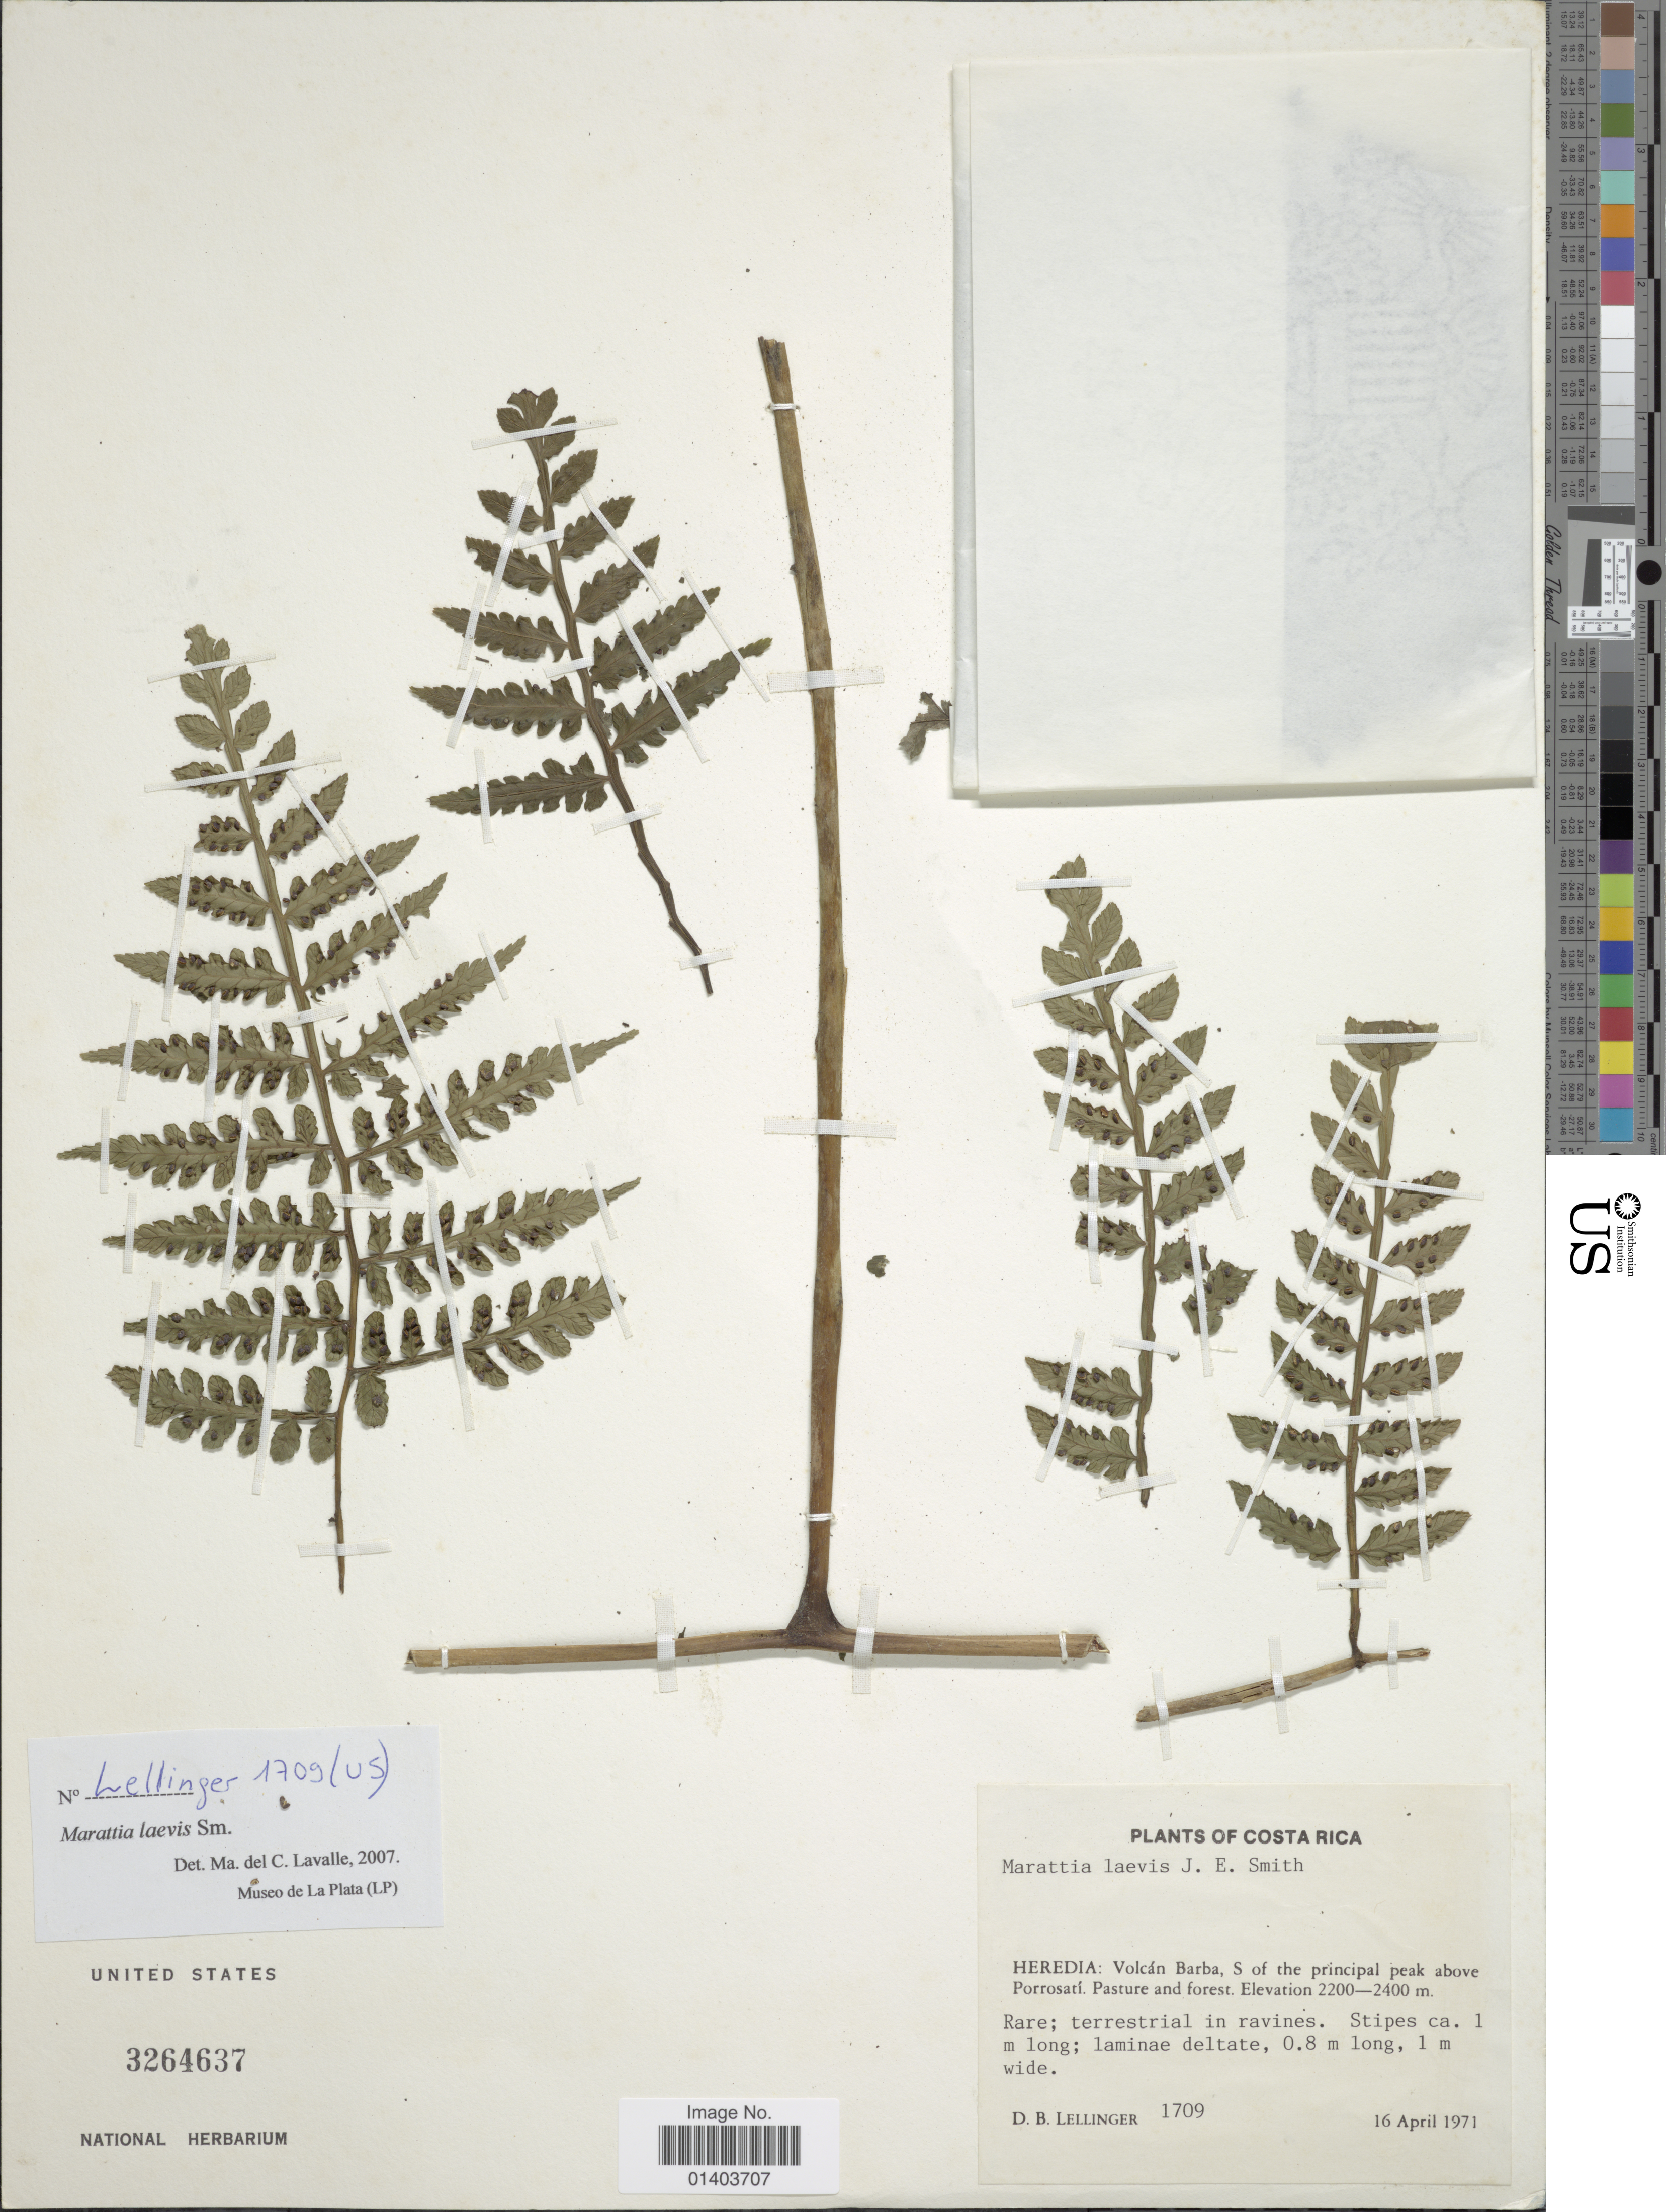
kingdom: Plantae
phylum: Tracheophyta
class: Polypodiopsida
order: Marattiales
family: Marattiaceae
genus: Eupodium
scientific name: Eupodium laeve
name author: (Sm.) Murdock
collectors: D. B. Lellinger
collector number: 1709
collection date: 1971-04-16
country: Costa Rica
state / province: Heredia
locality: Volcán Barba, S of the principal peak above Porrosatí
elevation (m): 2200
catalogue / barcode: US 3264637